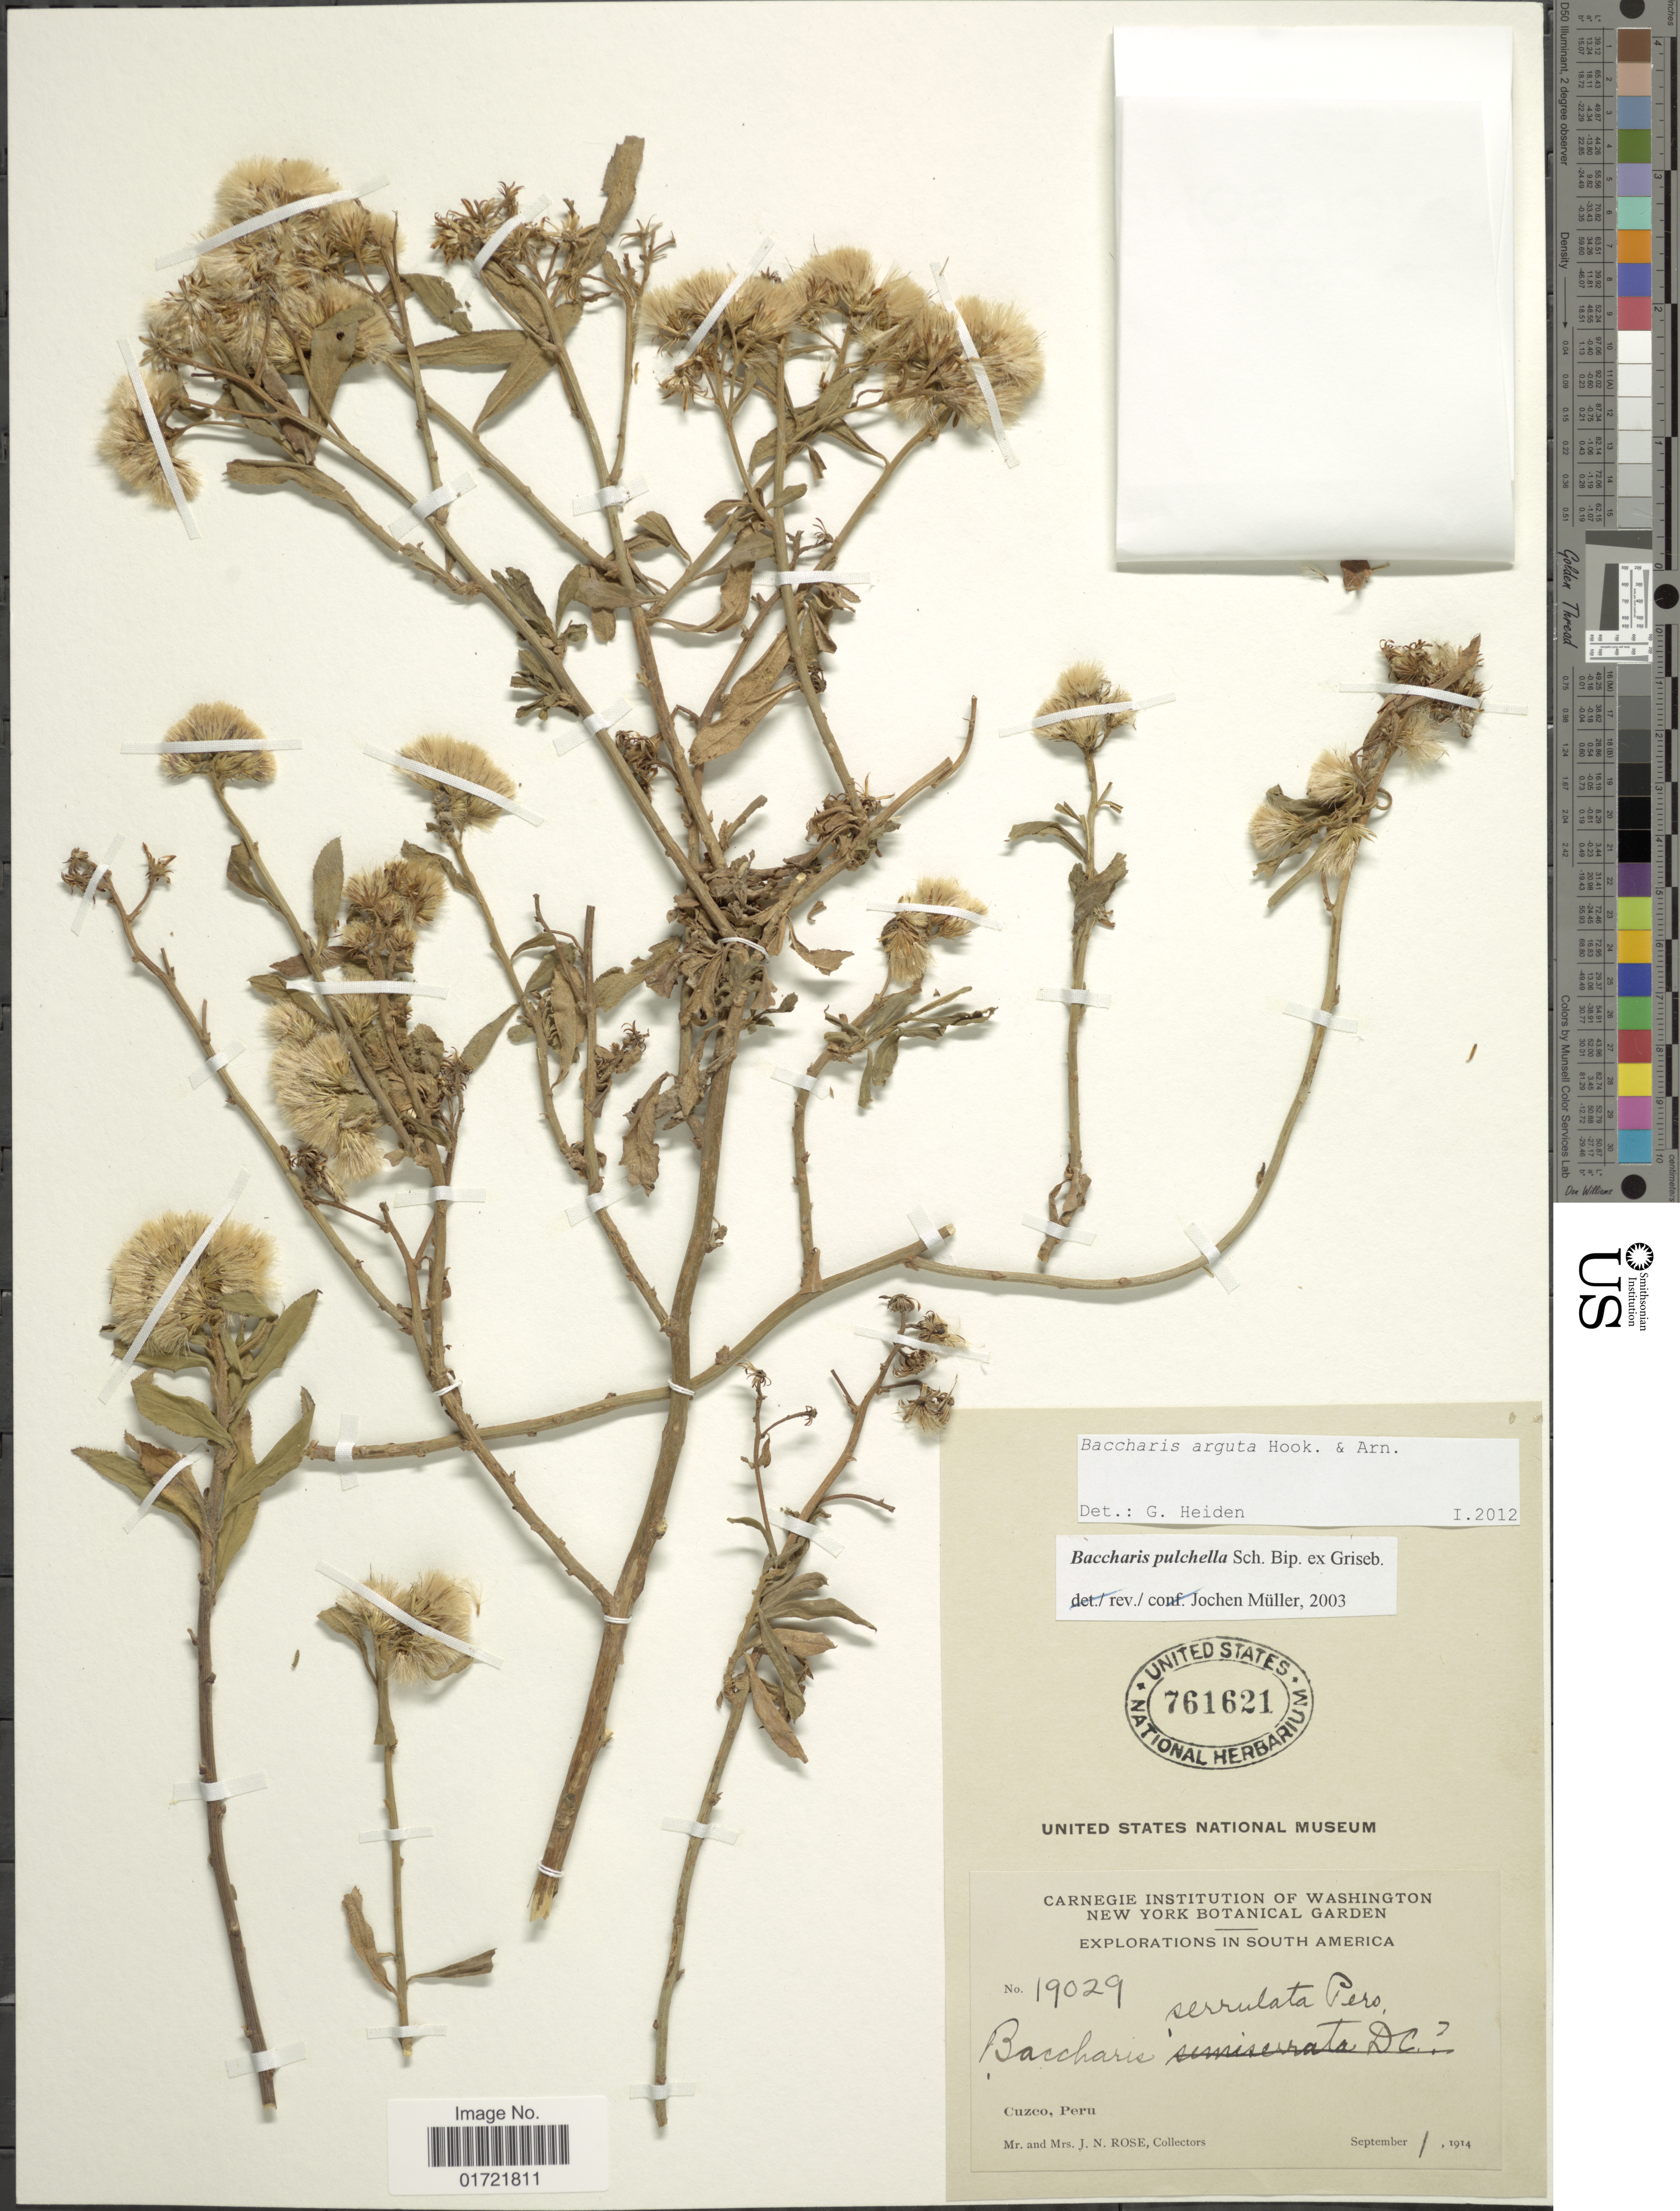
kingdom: Plantae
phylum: Tracheophyta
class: Magnoliopsida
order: Asterales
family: Asteraceae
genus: Baccharis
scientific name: Baccharis arguta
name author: Gillies ex Hook. & Arn.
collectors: J. N. Rose & L. B. Rose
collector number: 19029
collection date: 1914-09-01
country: Peru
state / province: Cusco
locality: Cuzco, Peru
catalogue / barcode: US 761621